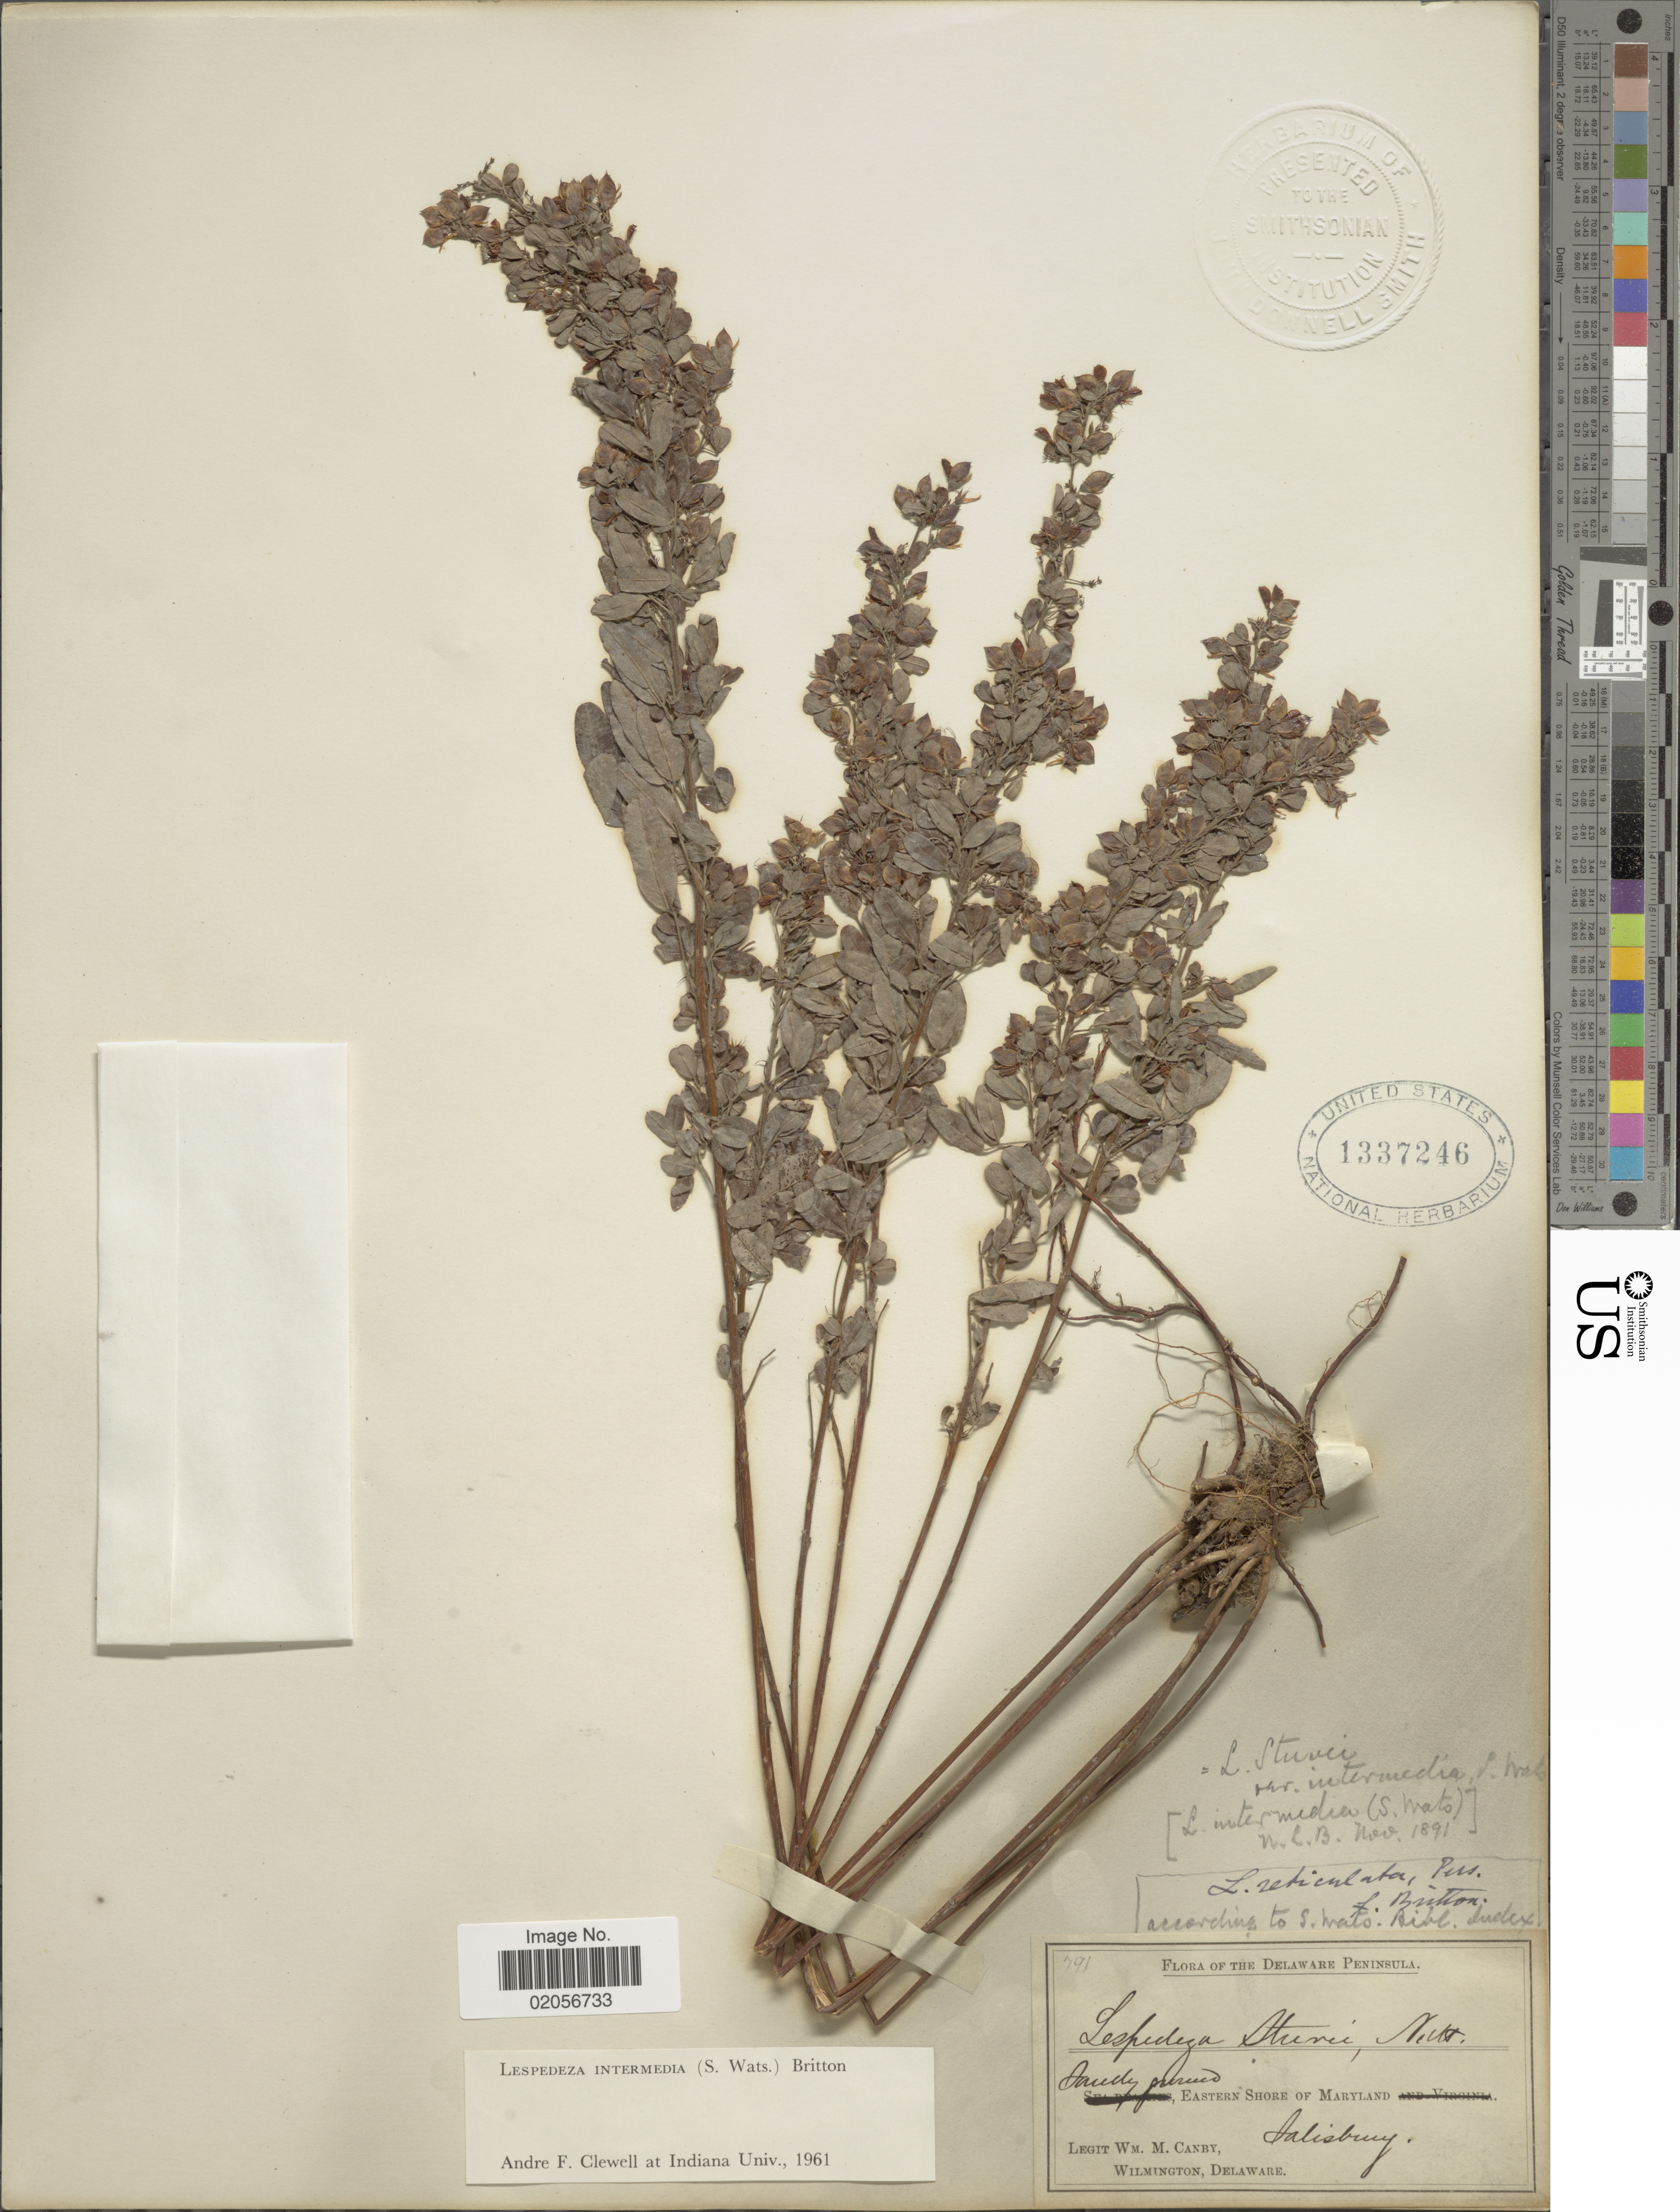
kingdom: Plantae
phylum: Tracheophyta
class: Magnoliopsida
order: Fabales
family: Fabaceae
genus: Lespedeza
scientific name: Lespedeza intermedia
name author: (S. Watson) Britton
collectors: W. M. Canby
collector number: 791*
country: United States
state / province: Maryland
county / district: Wicomico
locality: The Delaware Peninsula, Sandy ground, Eastern Shore of Maryland, Salisbury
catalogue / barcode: US 1337246